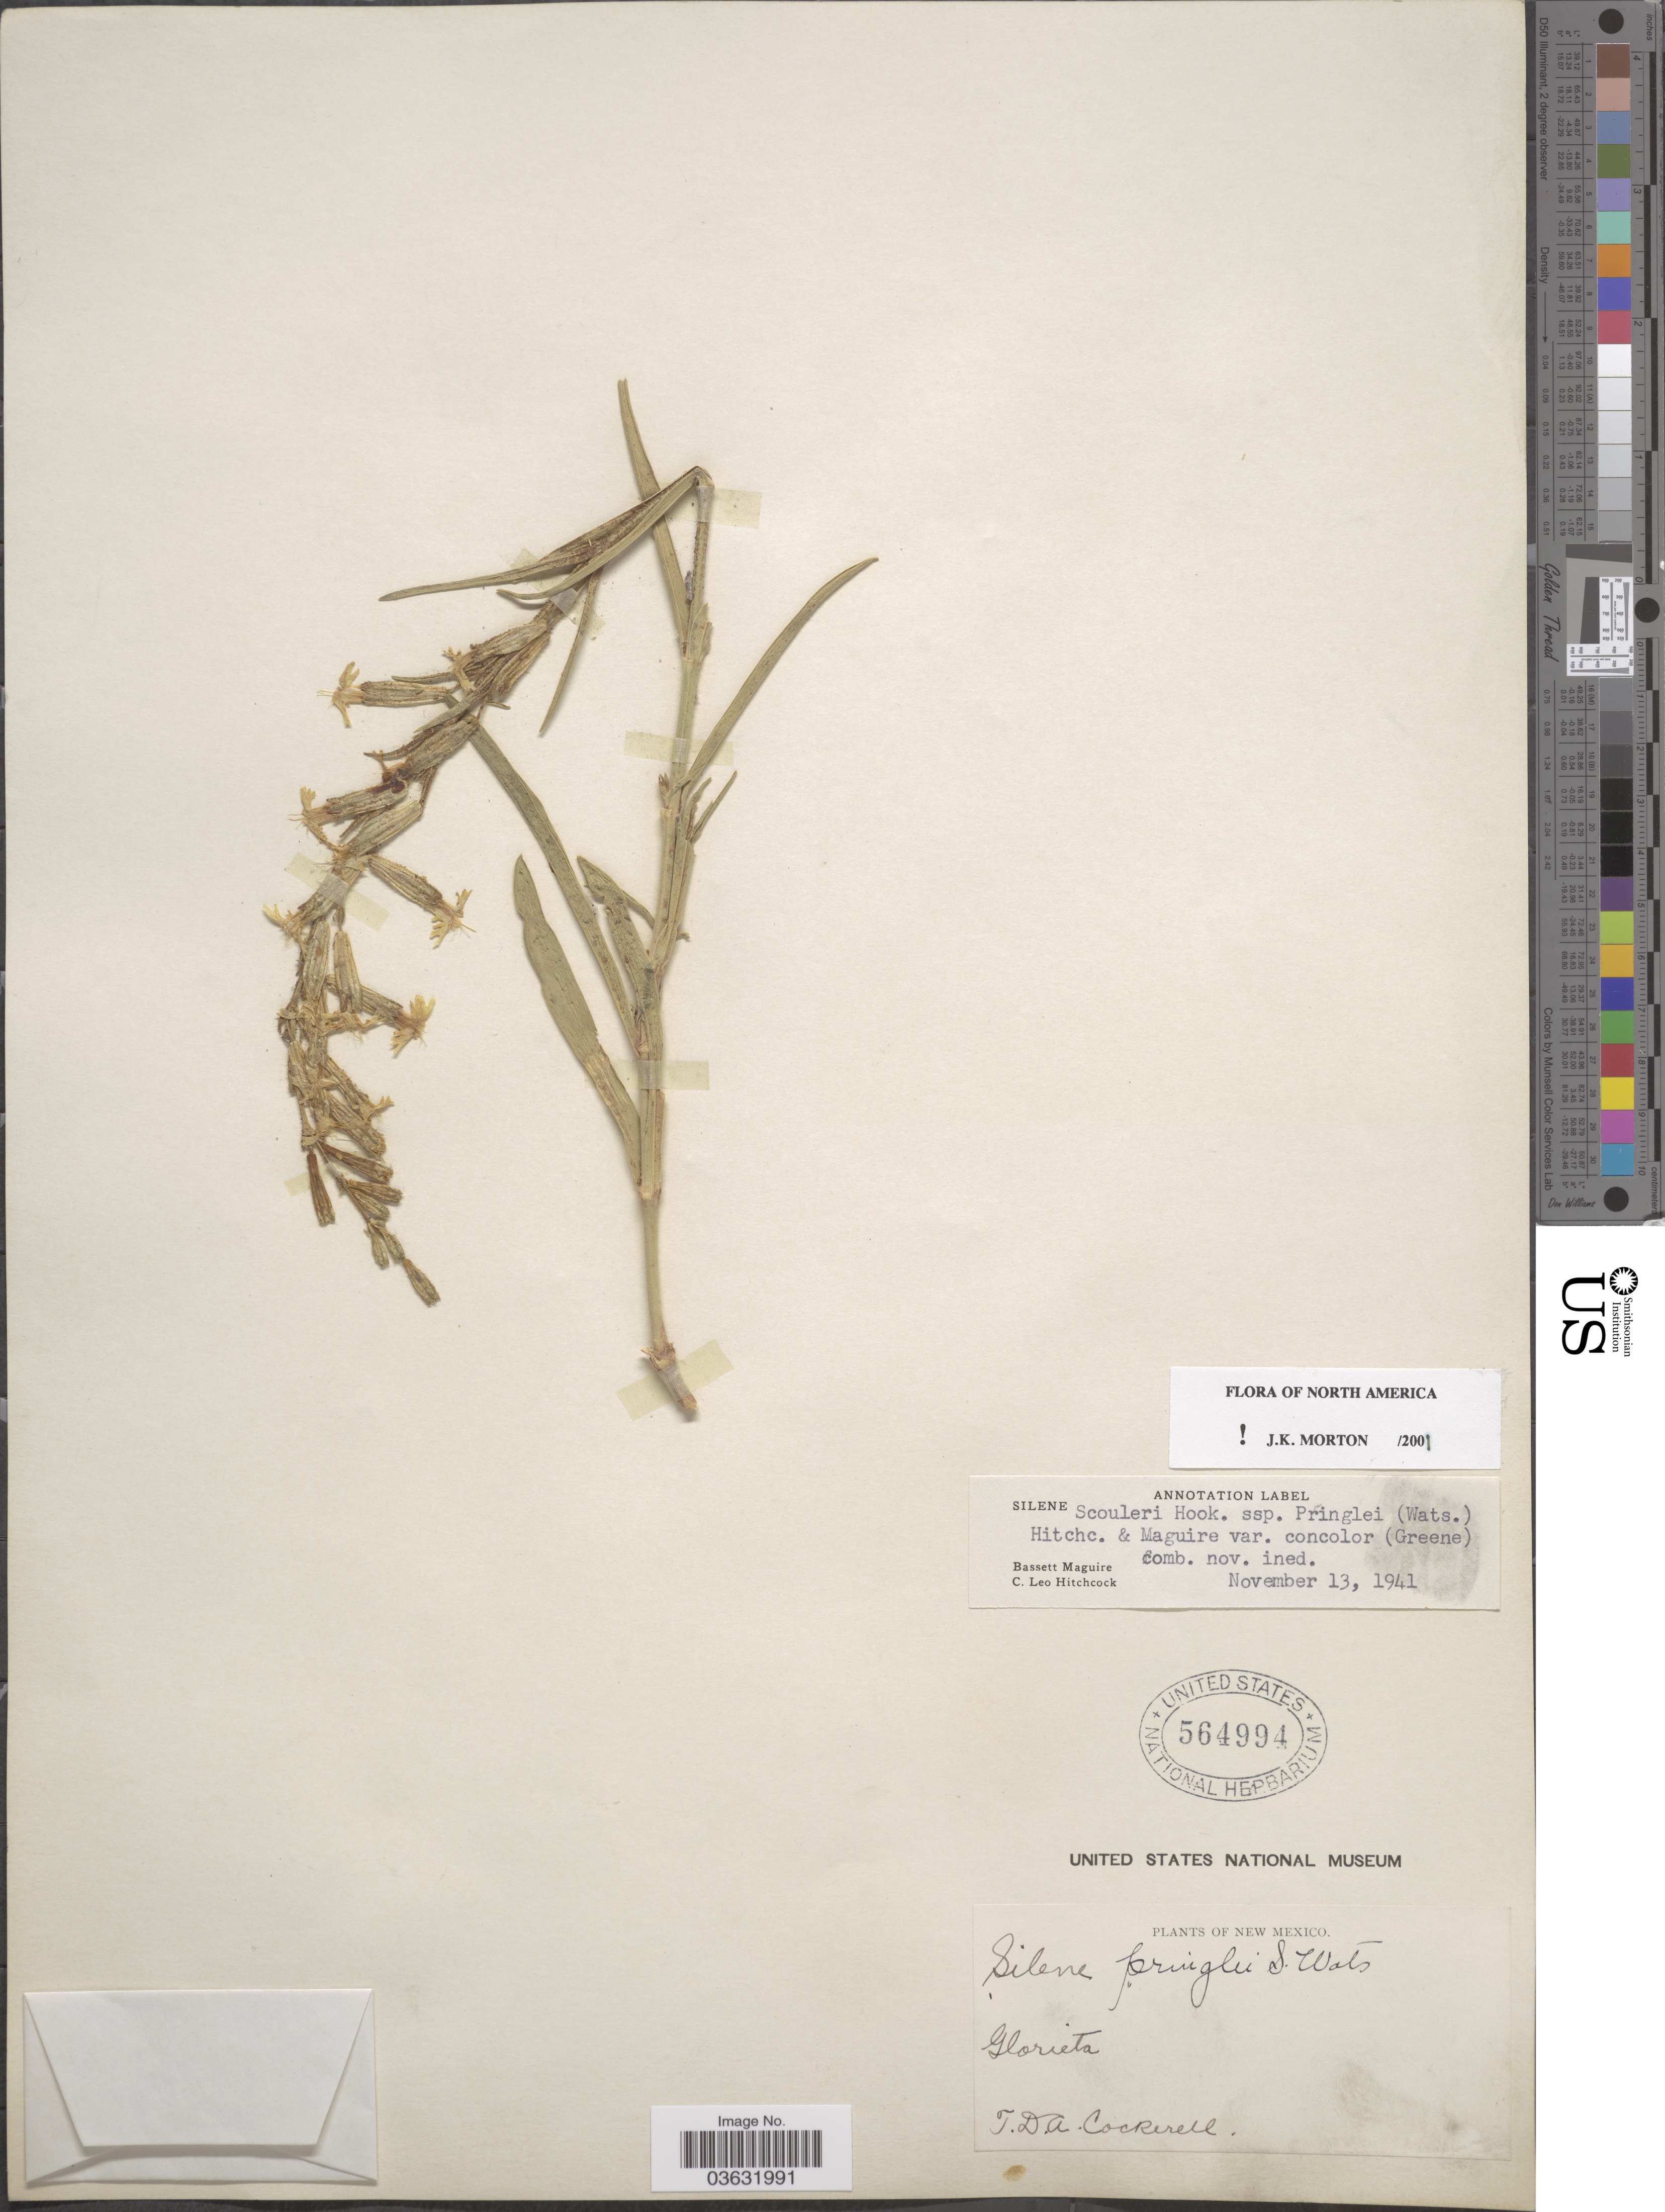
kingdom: Plantae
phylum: Tracheophyta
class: Magnoliopsida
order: Caryophyllales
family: Caryophyllaceae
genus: Silene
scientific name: Silene scouleri var. concolor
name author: (Greene) C.L. Hitchc. & Maguire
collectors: T. Cockerell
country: United States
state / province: New Mexico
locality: Glorieta.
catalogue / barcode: US 564994